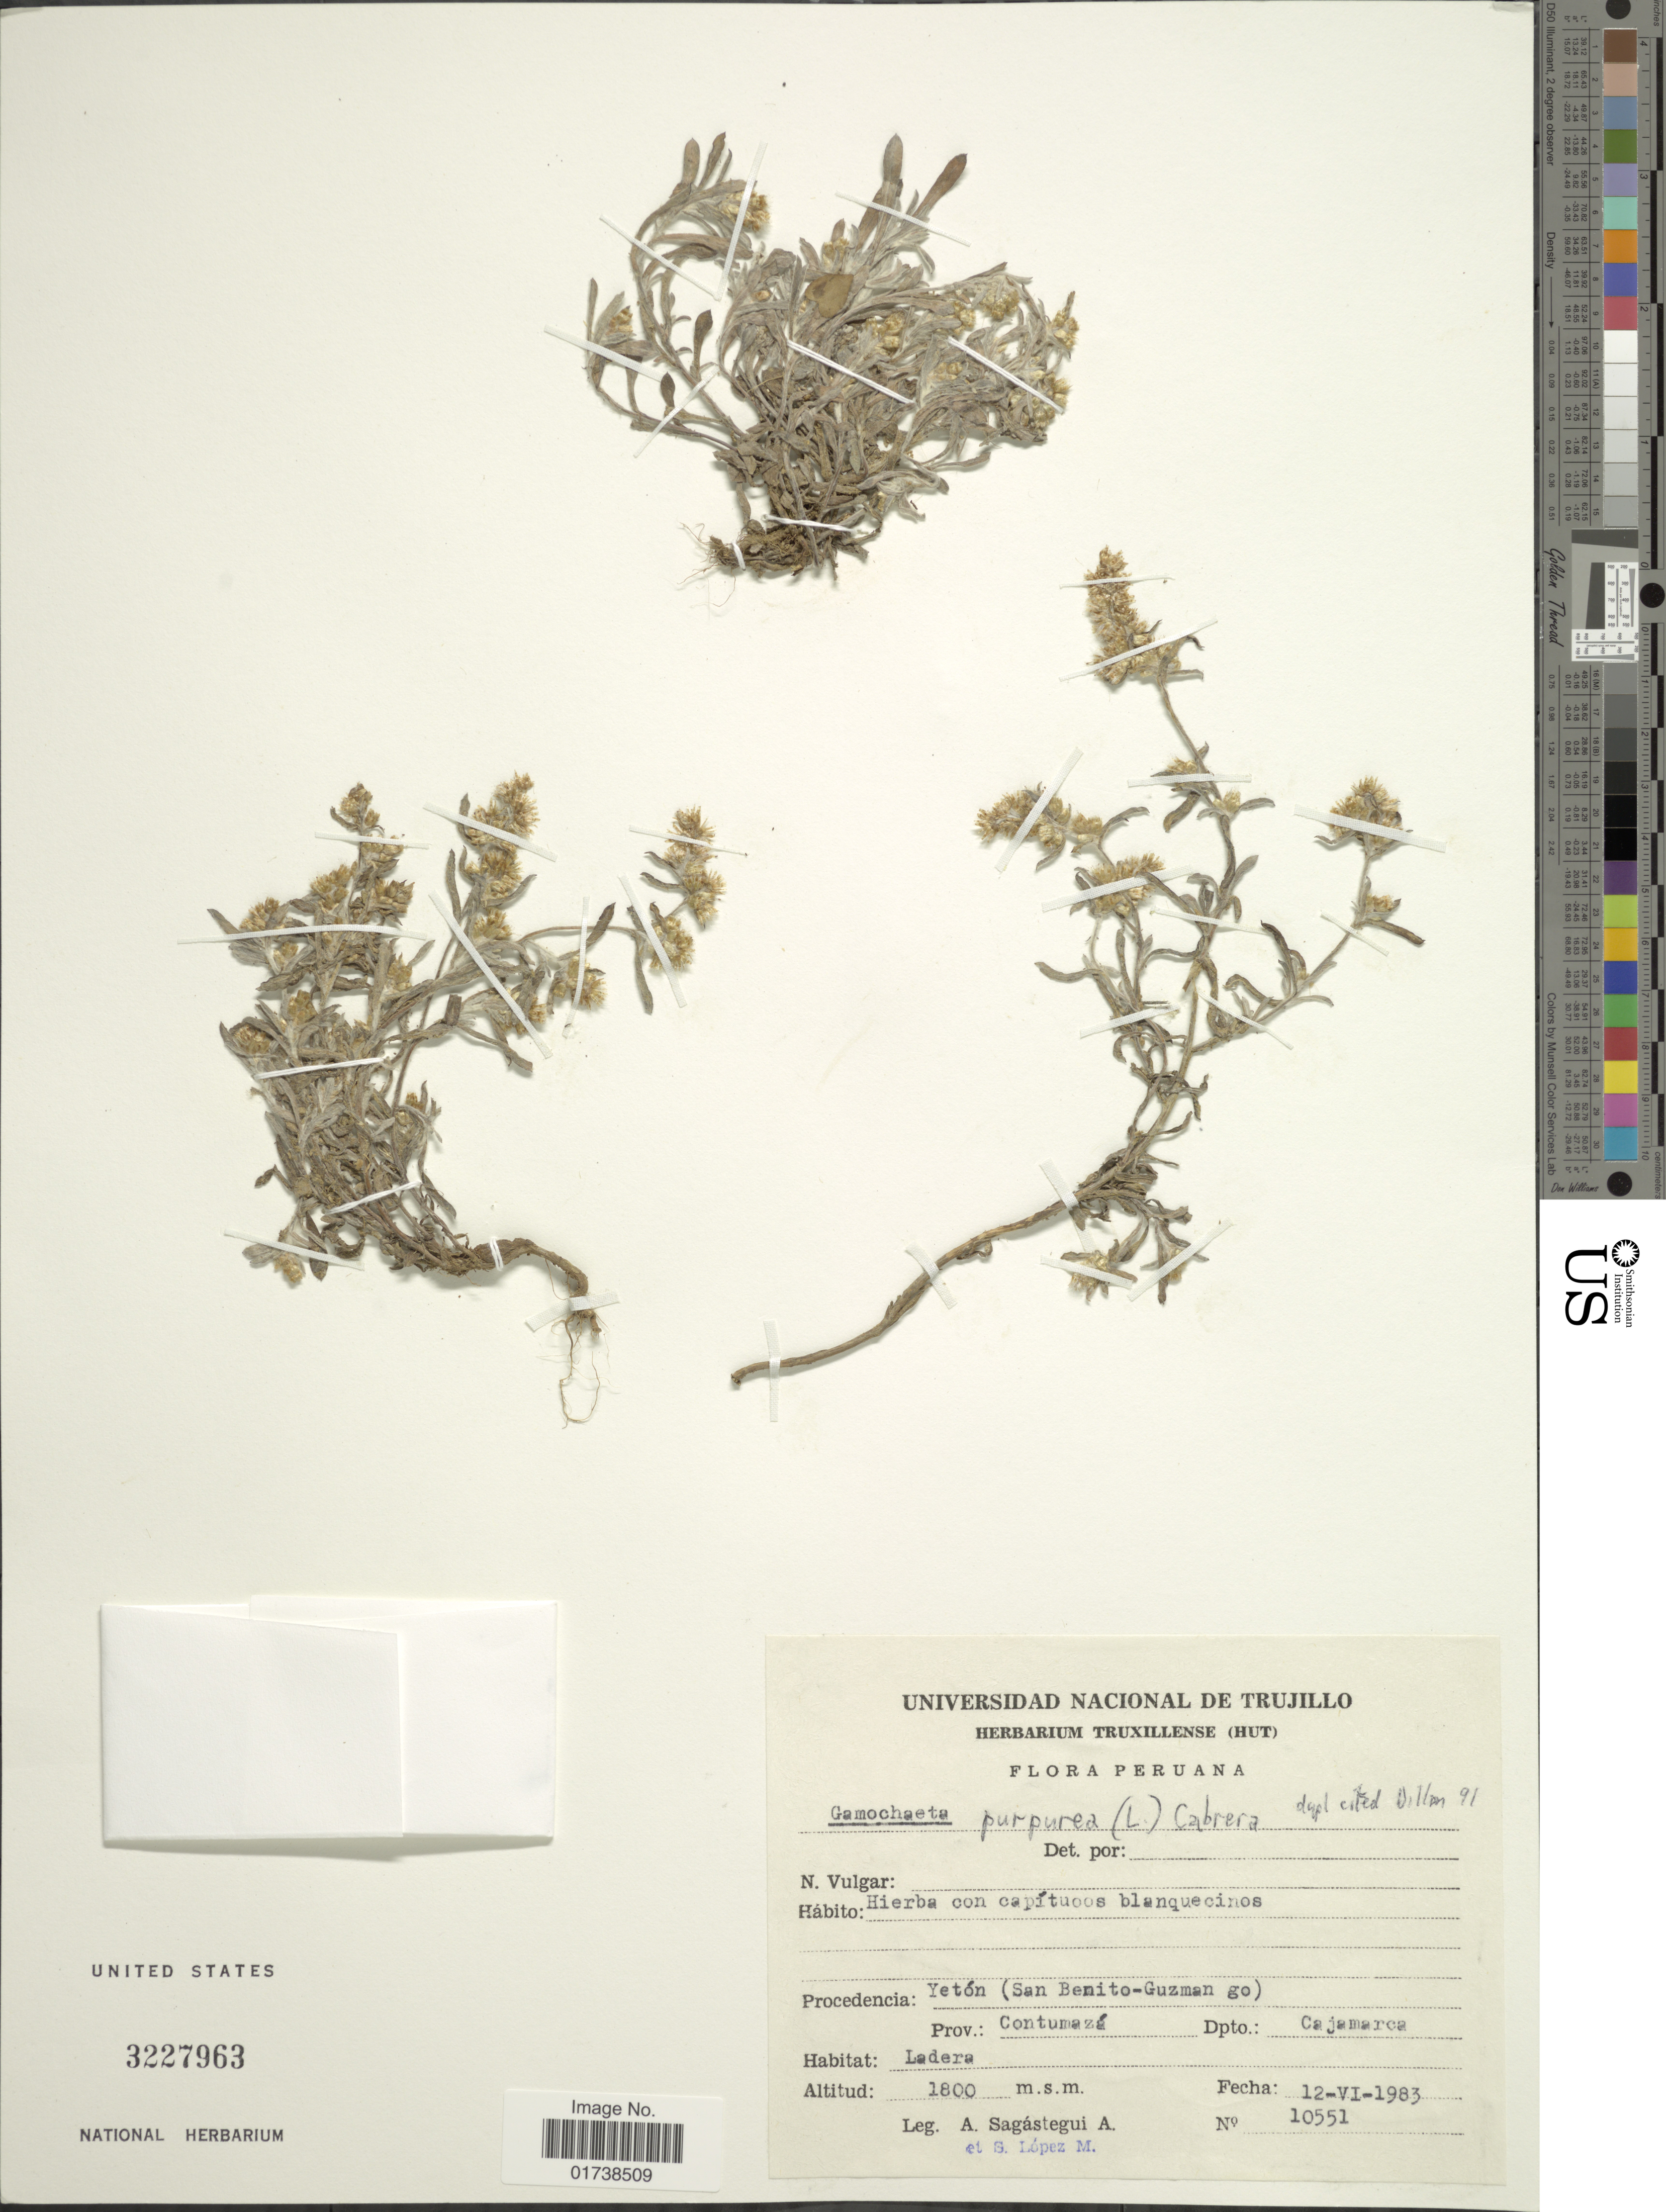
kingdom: Plantae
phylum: Tracheophyta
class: Magnoliopsida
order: Asterales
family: Asteraceae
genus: Gamochaeta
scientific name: Gamochaeta purpurea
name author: (L.) Cabrera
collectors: A. Sagástegui A. & S. Lopez M.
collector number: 10551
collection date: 1983-06-12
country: Peru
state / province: Cajamarca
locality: Procedencia Yetón (San Benito-Guzman go) Prov.: Contumazá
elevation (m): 1800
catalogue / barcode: US 3227963